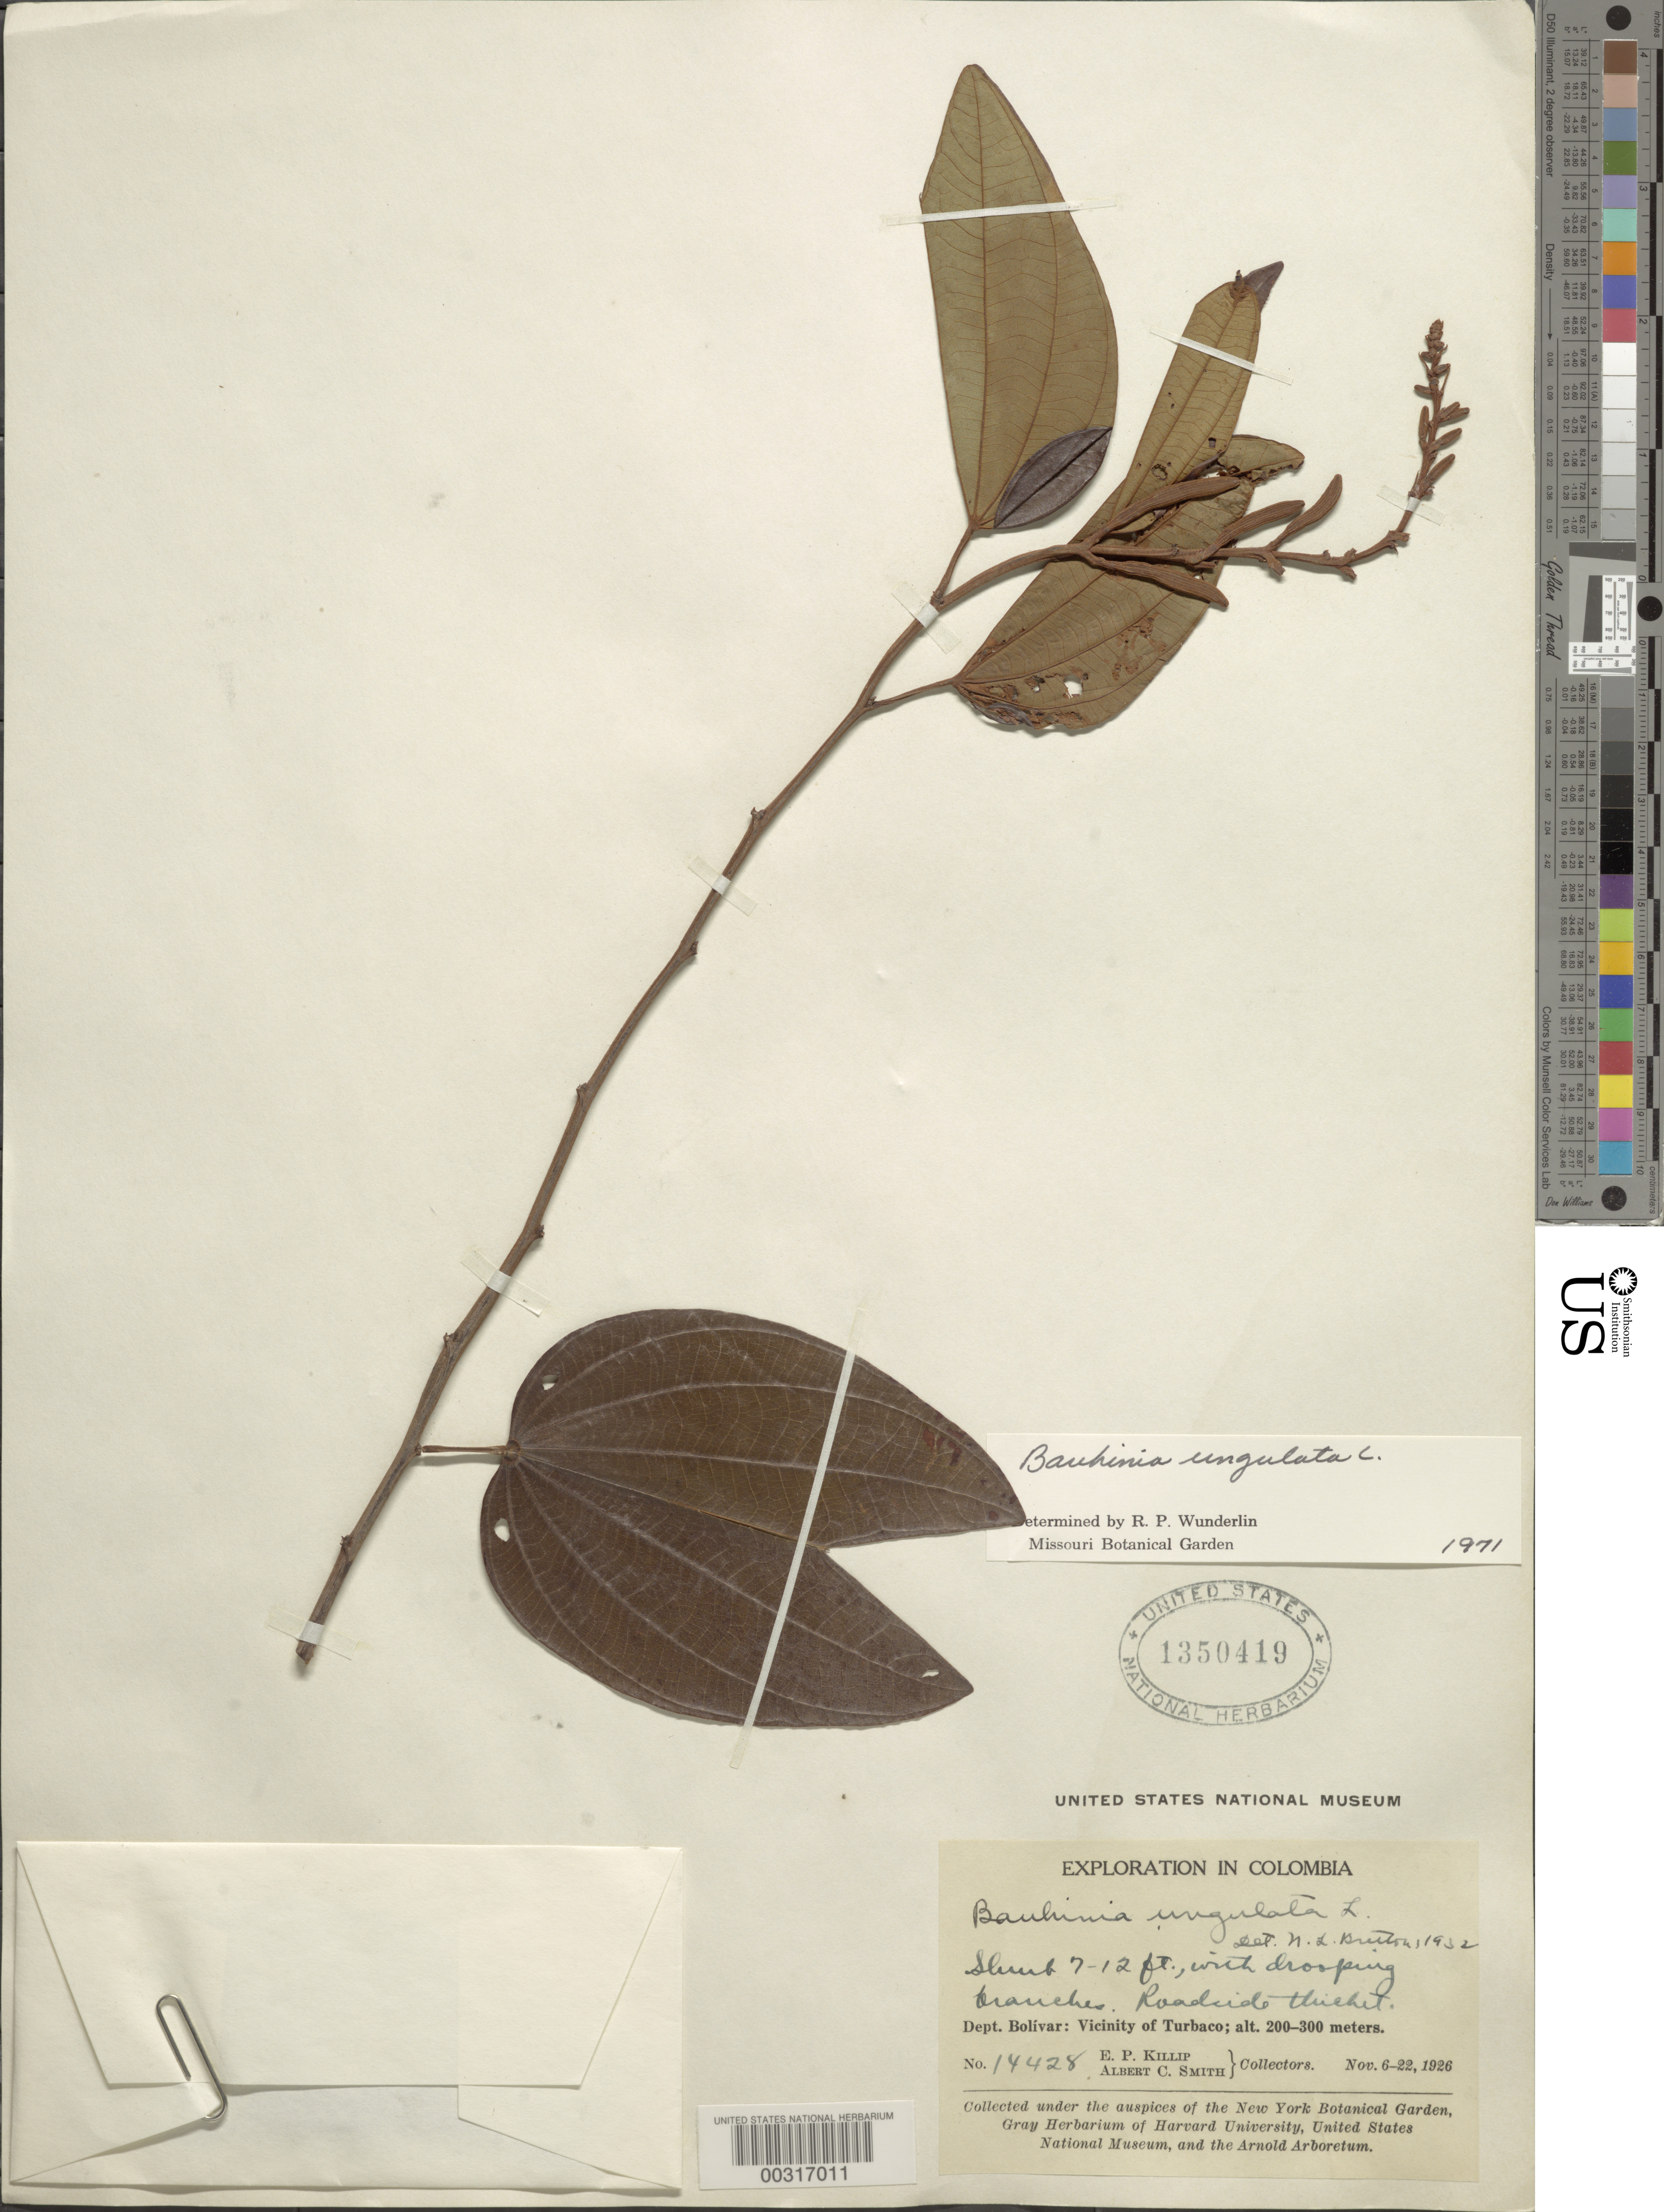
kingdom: Plantae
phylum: Tracheophyta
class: Magnoliopsida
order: Fabales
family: Fabaceae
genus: Bauhinia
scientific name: Bauhinia ungulata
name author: L.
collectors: E. P. Killip & A. C. Smith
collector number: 14428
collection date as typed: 06 Nov 1926 to 22 Nov 1926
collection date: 1926-11-06/1926-11-22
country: Colombia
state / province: Bolívar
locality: Dept. Bolívar: Vicinity of Turbaco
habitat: Road side thicket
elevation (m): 200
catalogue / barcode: US 1350419